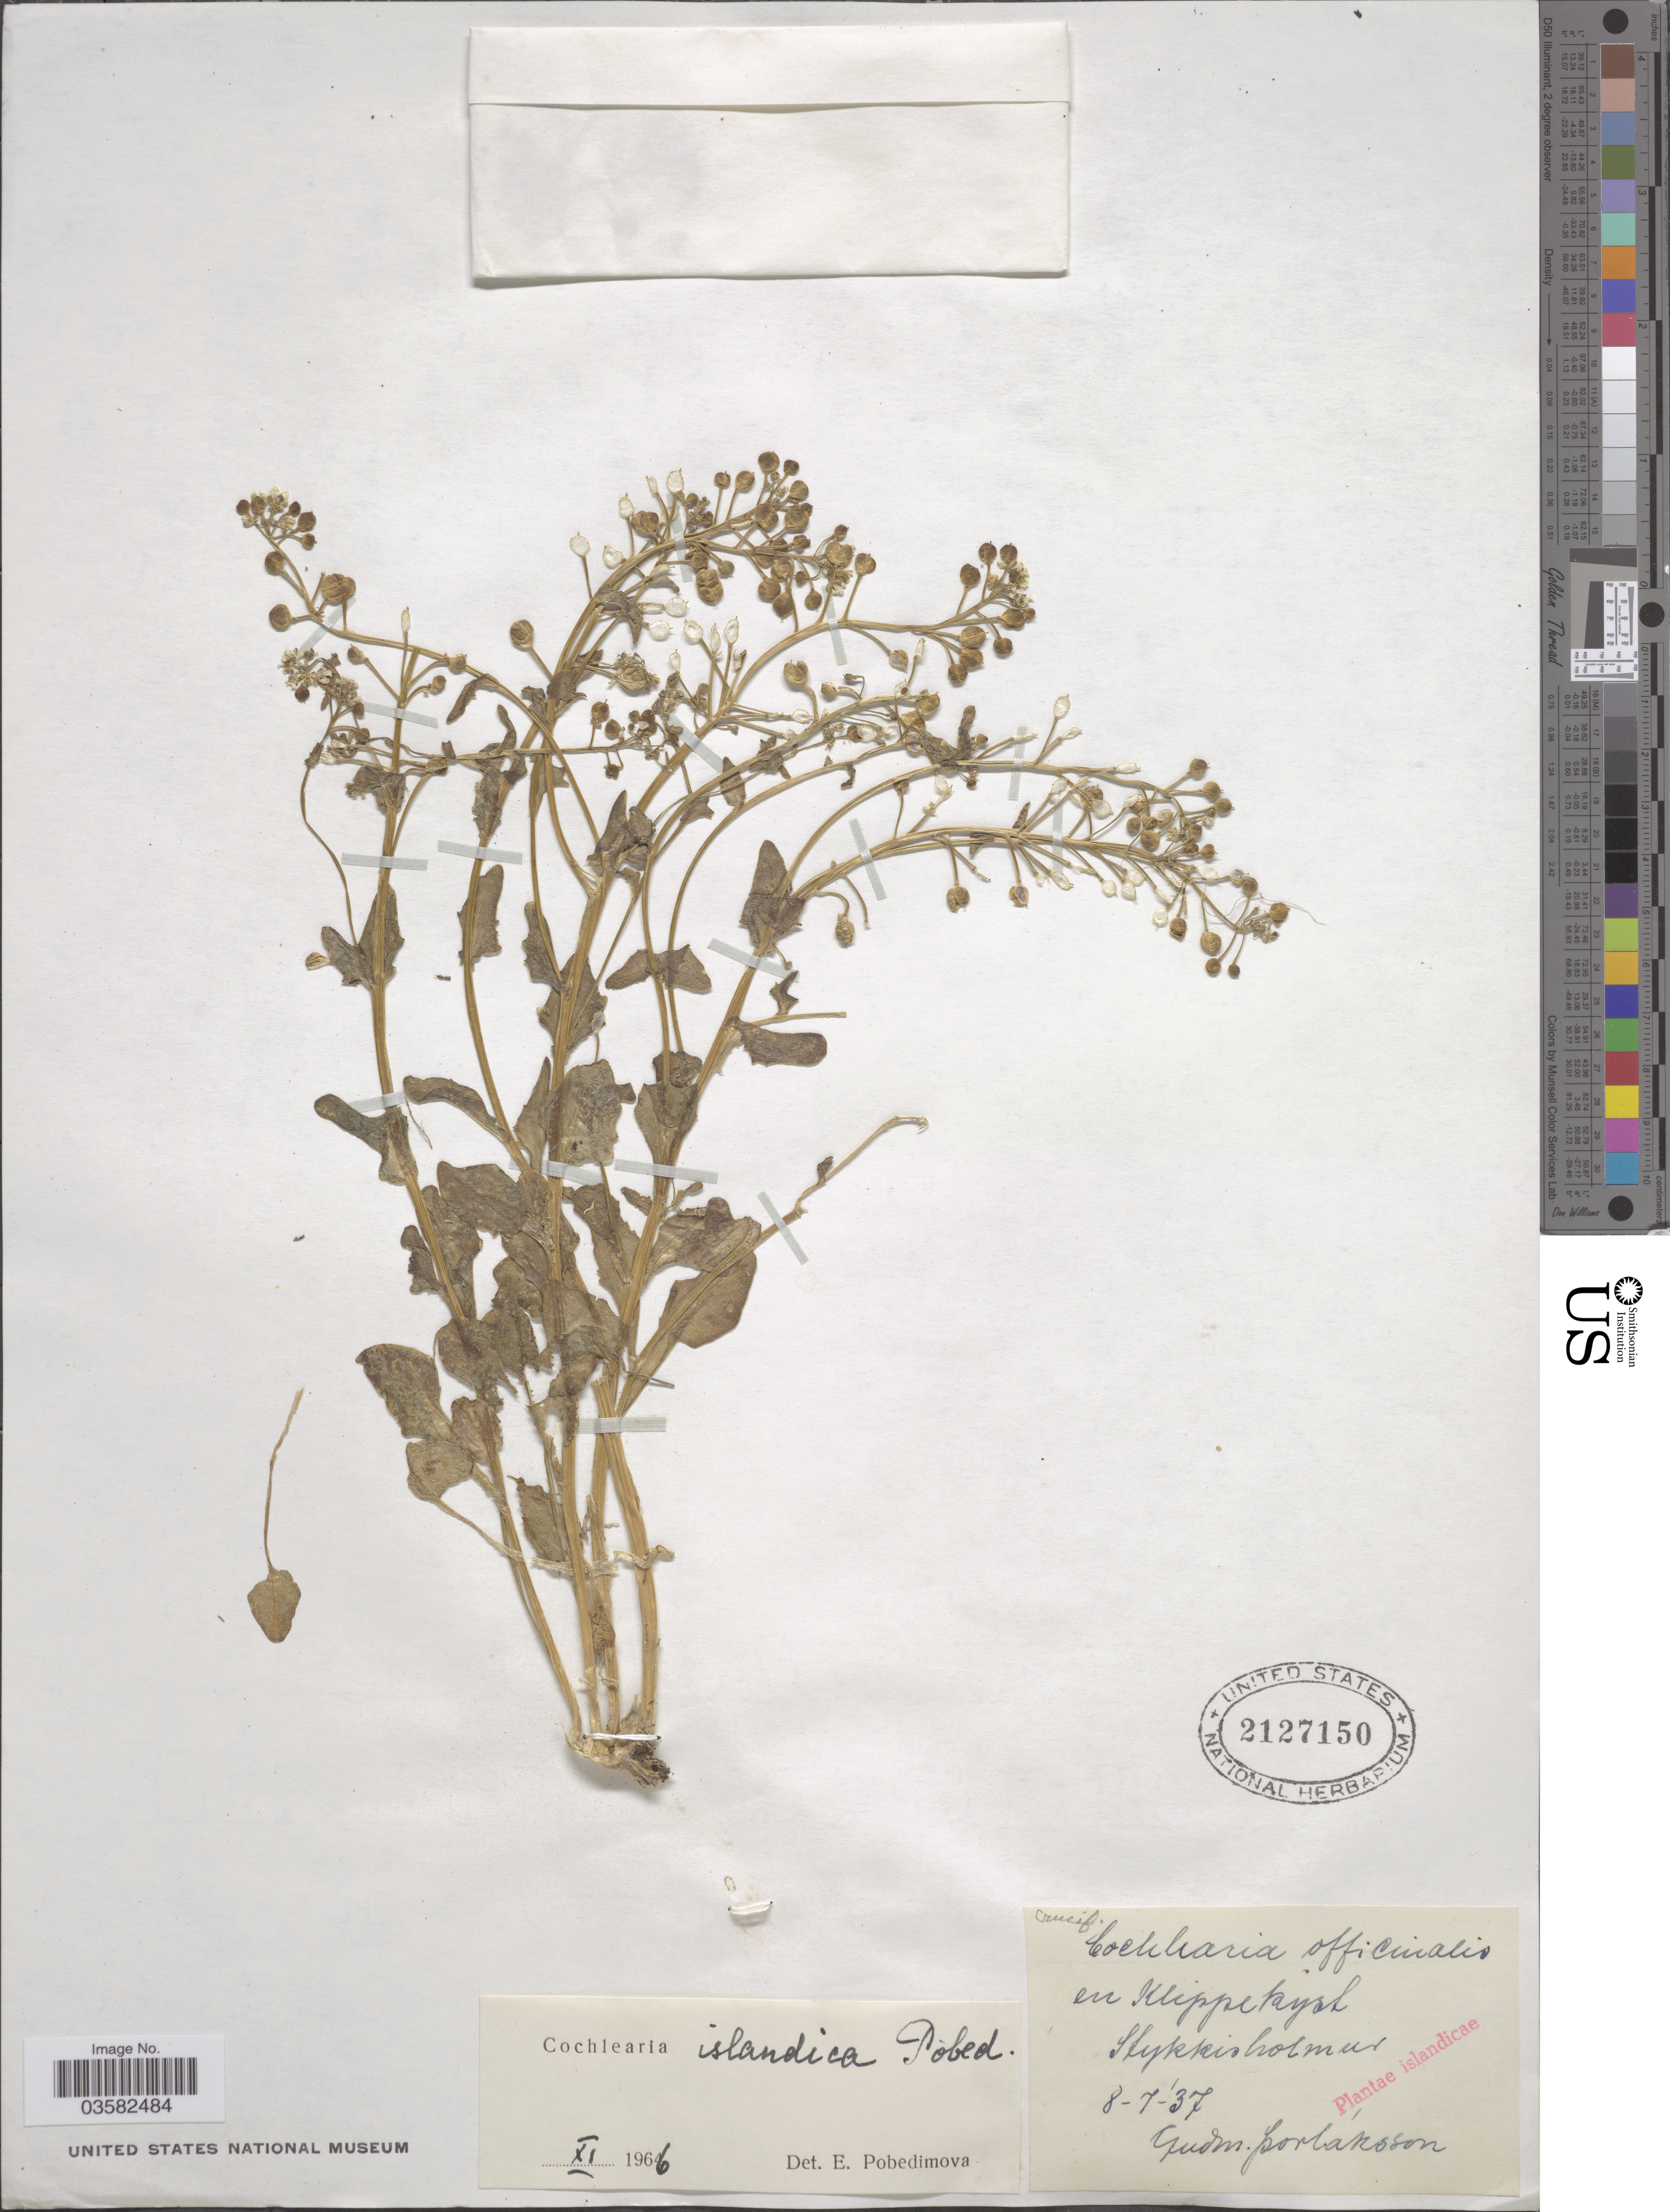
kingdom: Plantae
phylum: Tracheophyta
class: Magnoliopsida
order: Brassicales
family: Brassicaceae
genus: Cochlearia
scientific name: Cochlearia islandica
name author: Pobed.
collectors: G. Porlaksson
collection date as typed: Transcribed d/m/y: 8/7/37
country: Iceland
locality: Islandicae. Stykkisholmur.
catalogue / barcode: US 2127150